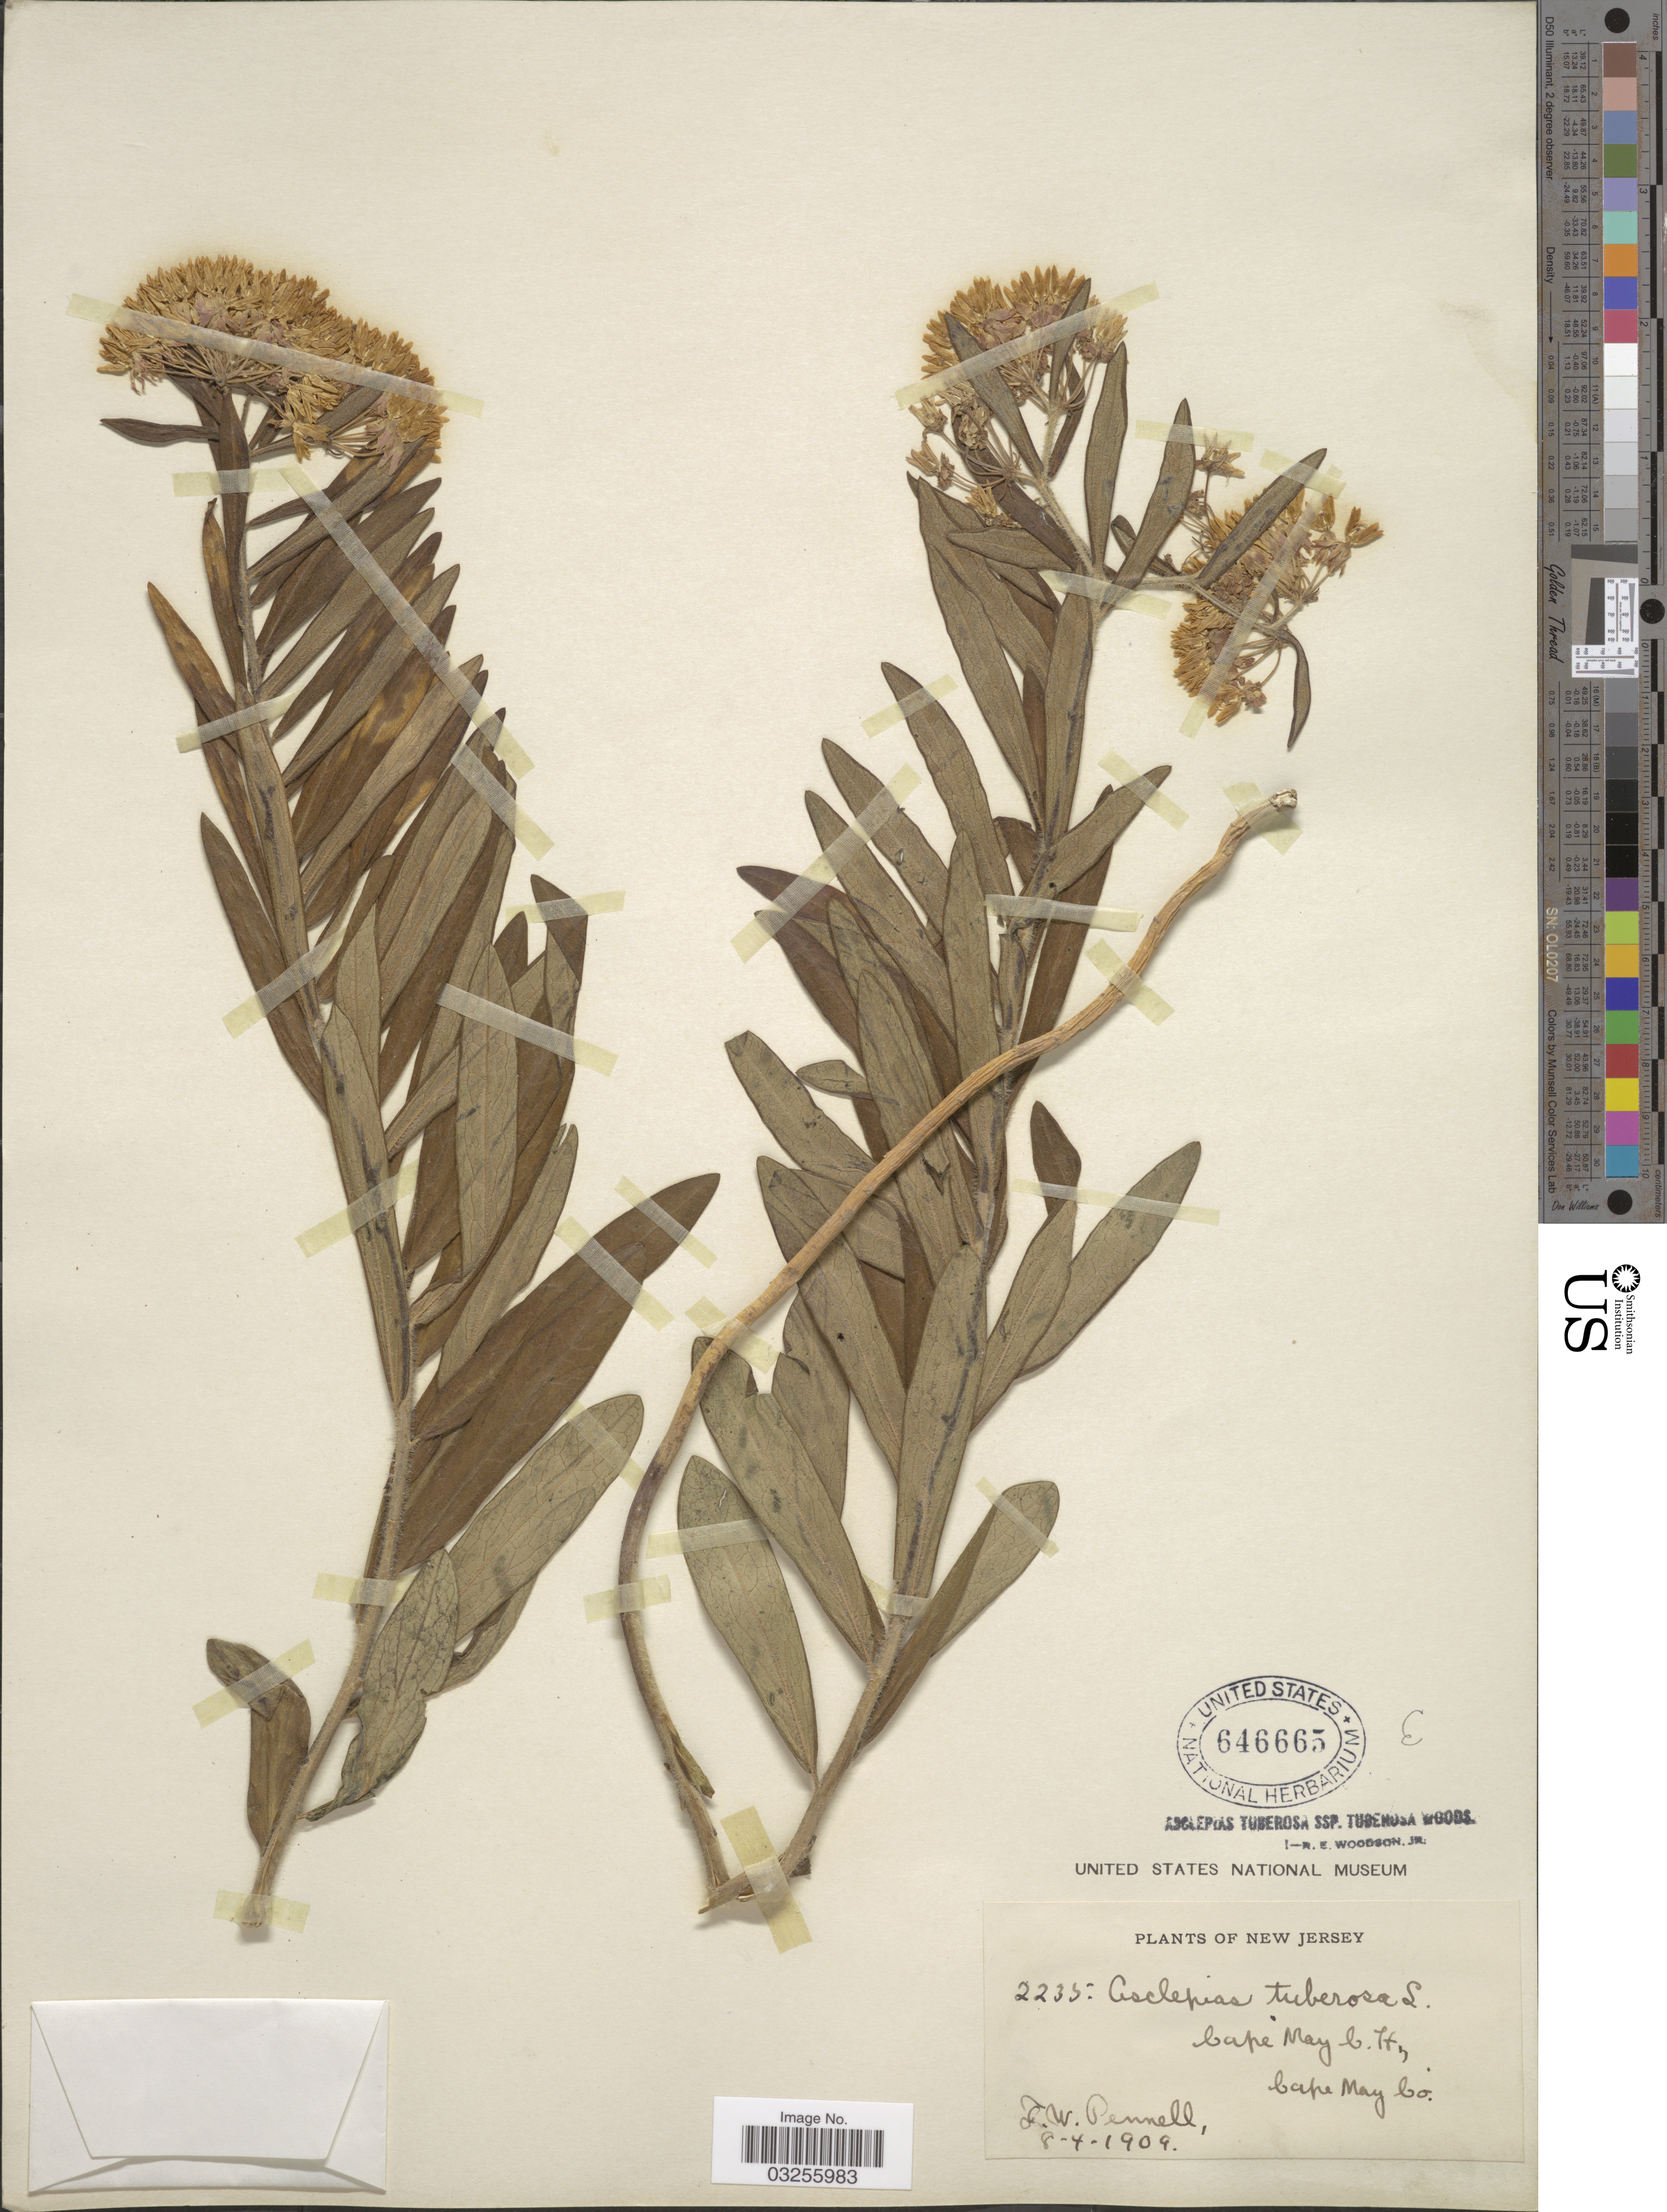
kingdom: Plantae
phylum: Tracheophyta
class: Magnoliopsida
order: Gentianales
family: Apocynaceae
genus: Asclepias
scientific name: Asclepias tuberosa subsp. tuberosa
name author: L.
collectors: F. W. Pennell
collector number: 2235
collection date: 1909-08-04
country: United States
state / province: New Jersey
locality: Cape May, C.H. [interpreted], Cape May Co.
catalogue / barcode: US 646665